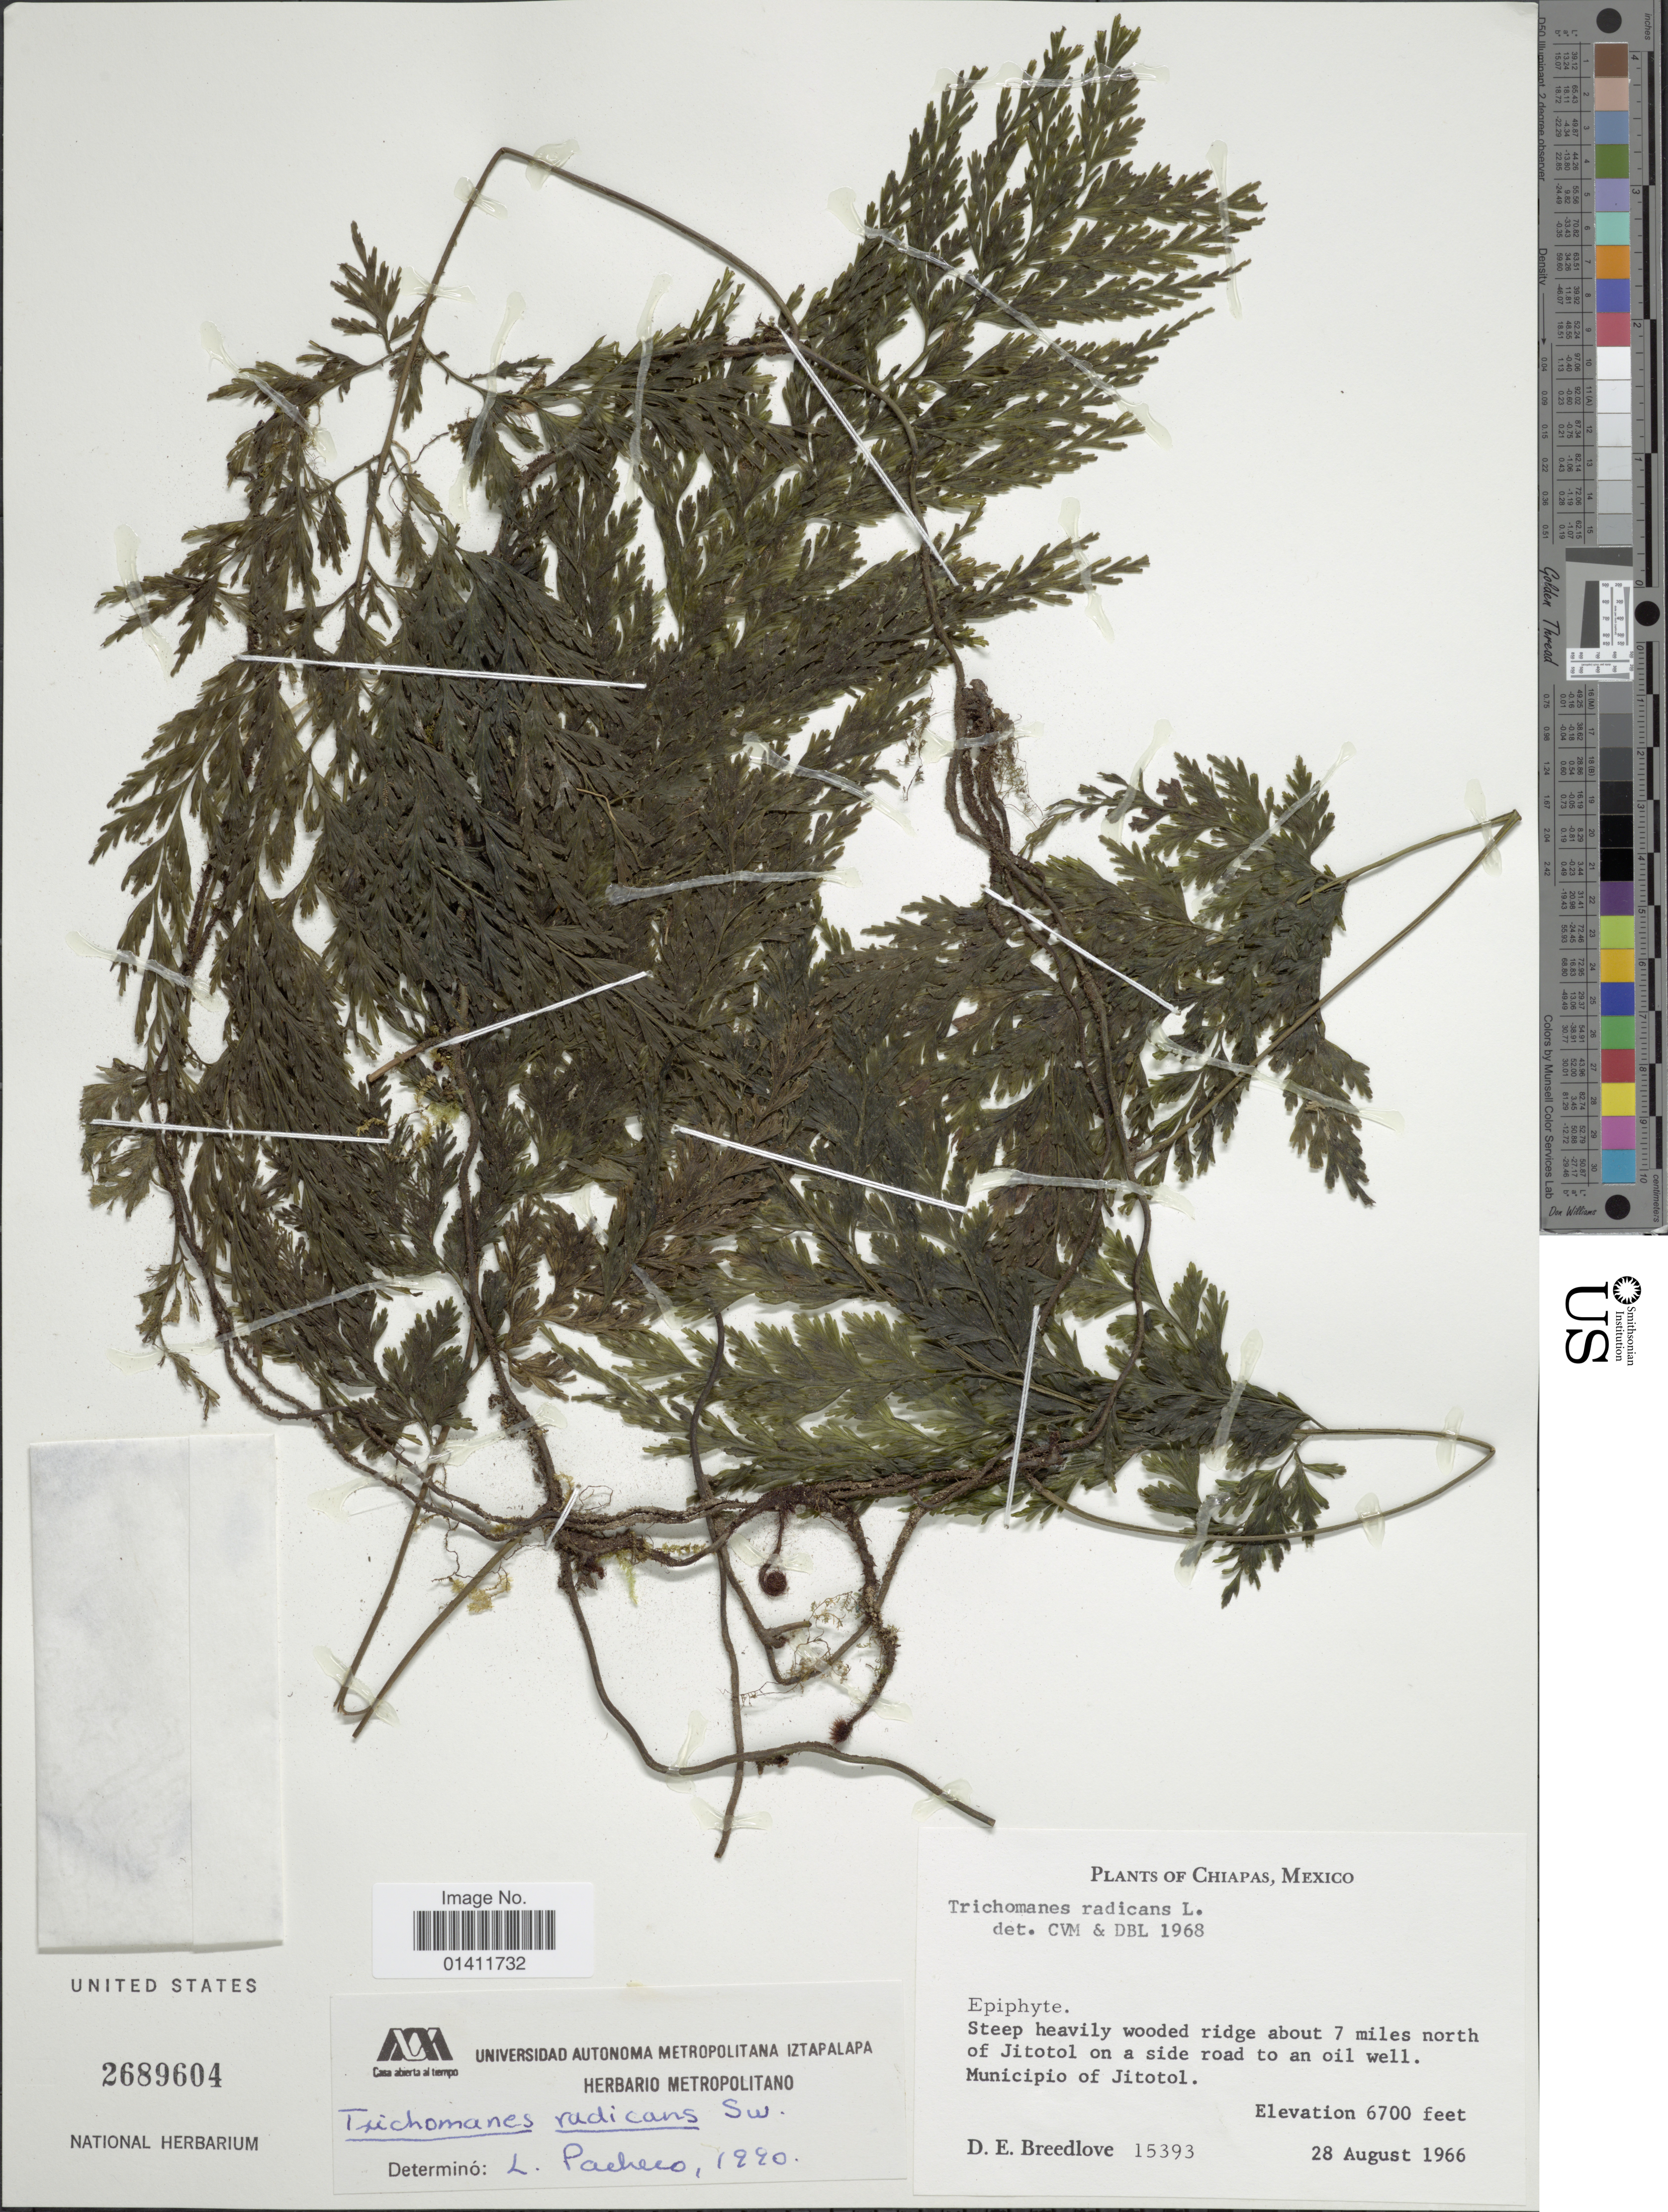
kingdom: Plantae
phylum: Tracheophyta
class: Polypodiopsida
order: Hymenophyllales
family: Hymenophyllaceae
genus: Vandenboschia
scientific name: Vandenboschia radicans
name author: (Sw.) Copel.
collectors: D. E. Breedlove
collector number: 15393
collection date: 1966-08-28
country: Mexico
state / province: Chiapas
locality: Steep heavily wooded ridge about 7 miles north of Jitotol on a side road to an oil well, Municipio of Jitotol.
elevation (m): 2042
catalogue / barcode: US 2689604